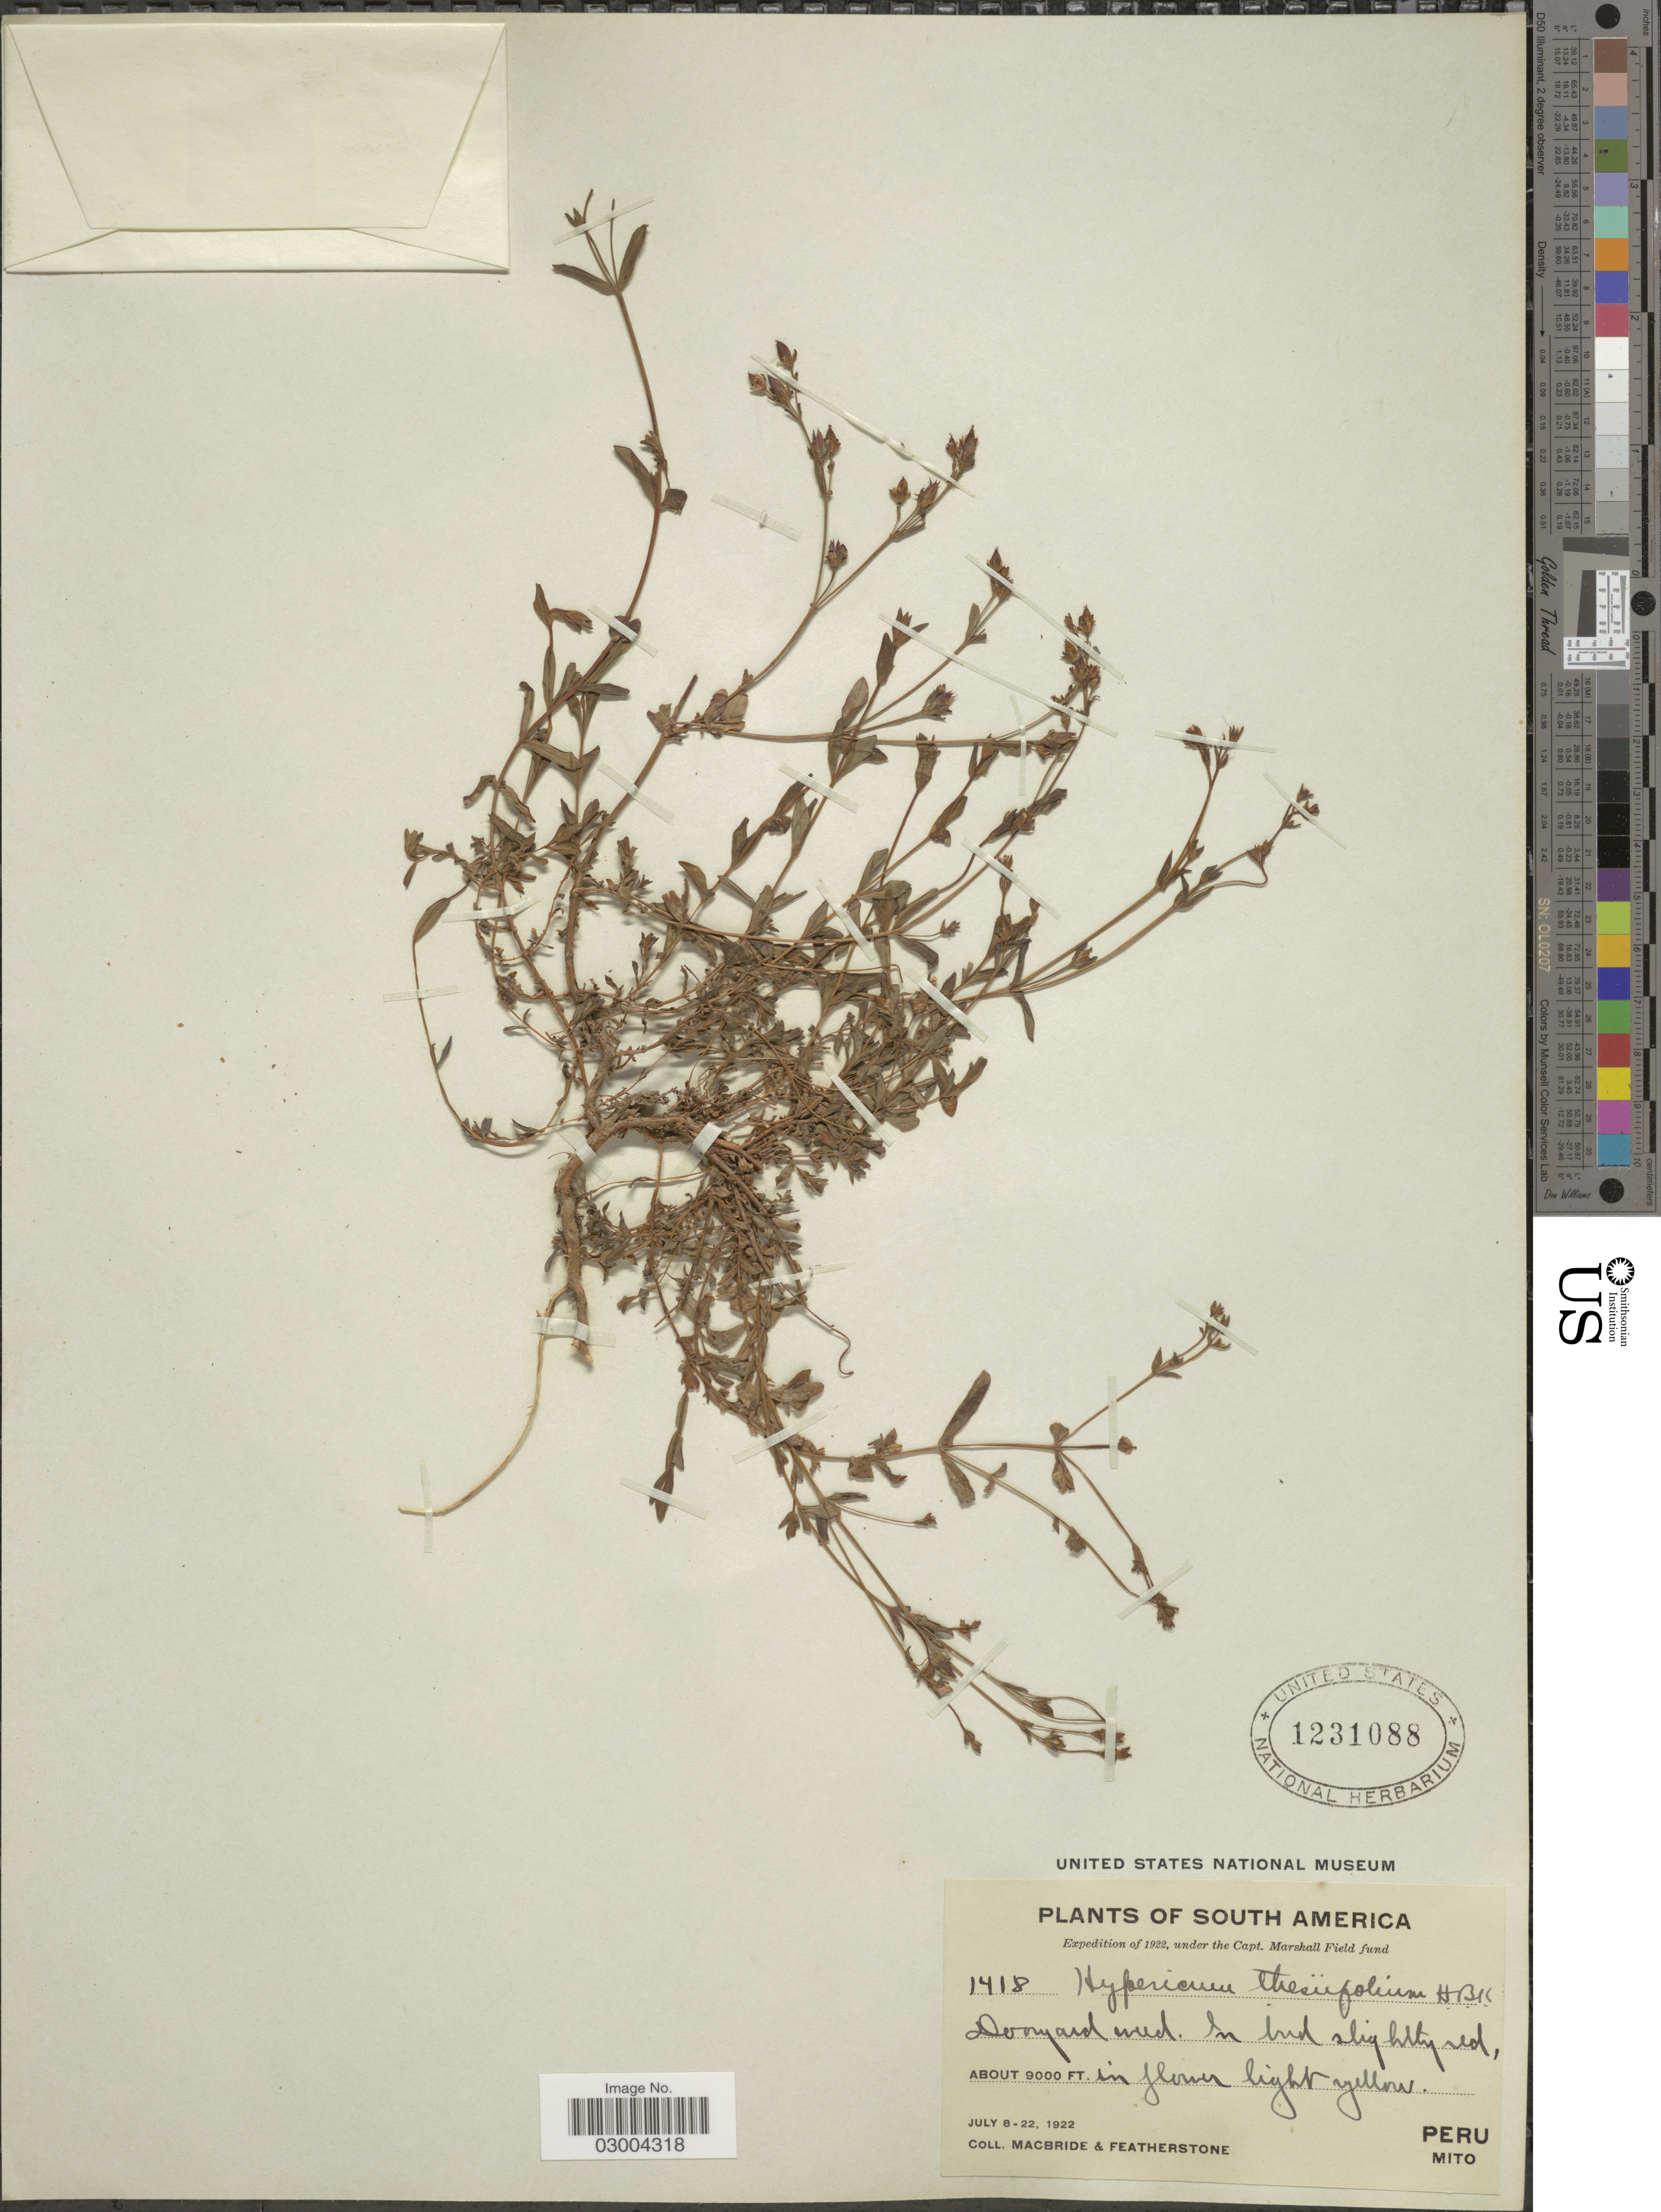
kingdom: Plantae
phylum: Tracheophyta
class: Magnoliopsida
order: Malpighiales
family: Hypericaceae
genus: Hypericum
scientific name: Hypericum thesiifolium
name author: Kunth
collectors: Macbride, -- & -. Featherstone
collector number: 1418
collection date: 1922-07-08/1922-07-22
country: Peru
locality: South America. Mito.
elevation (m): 2743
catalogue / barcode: US 1231088